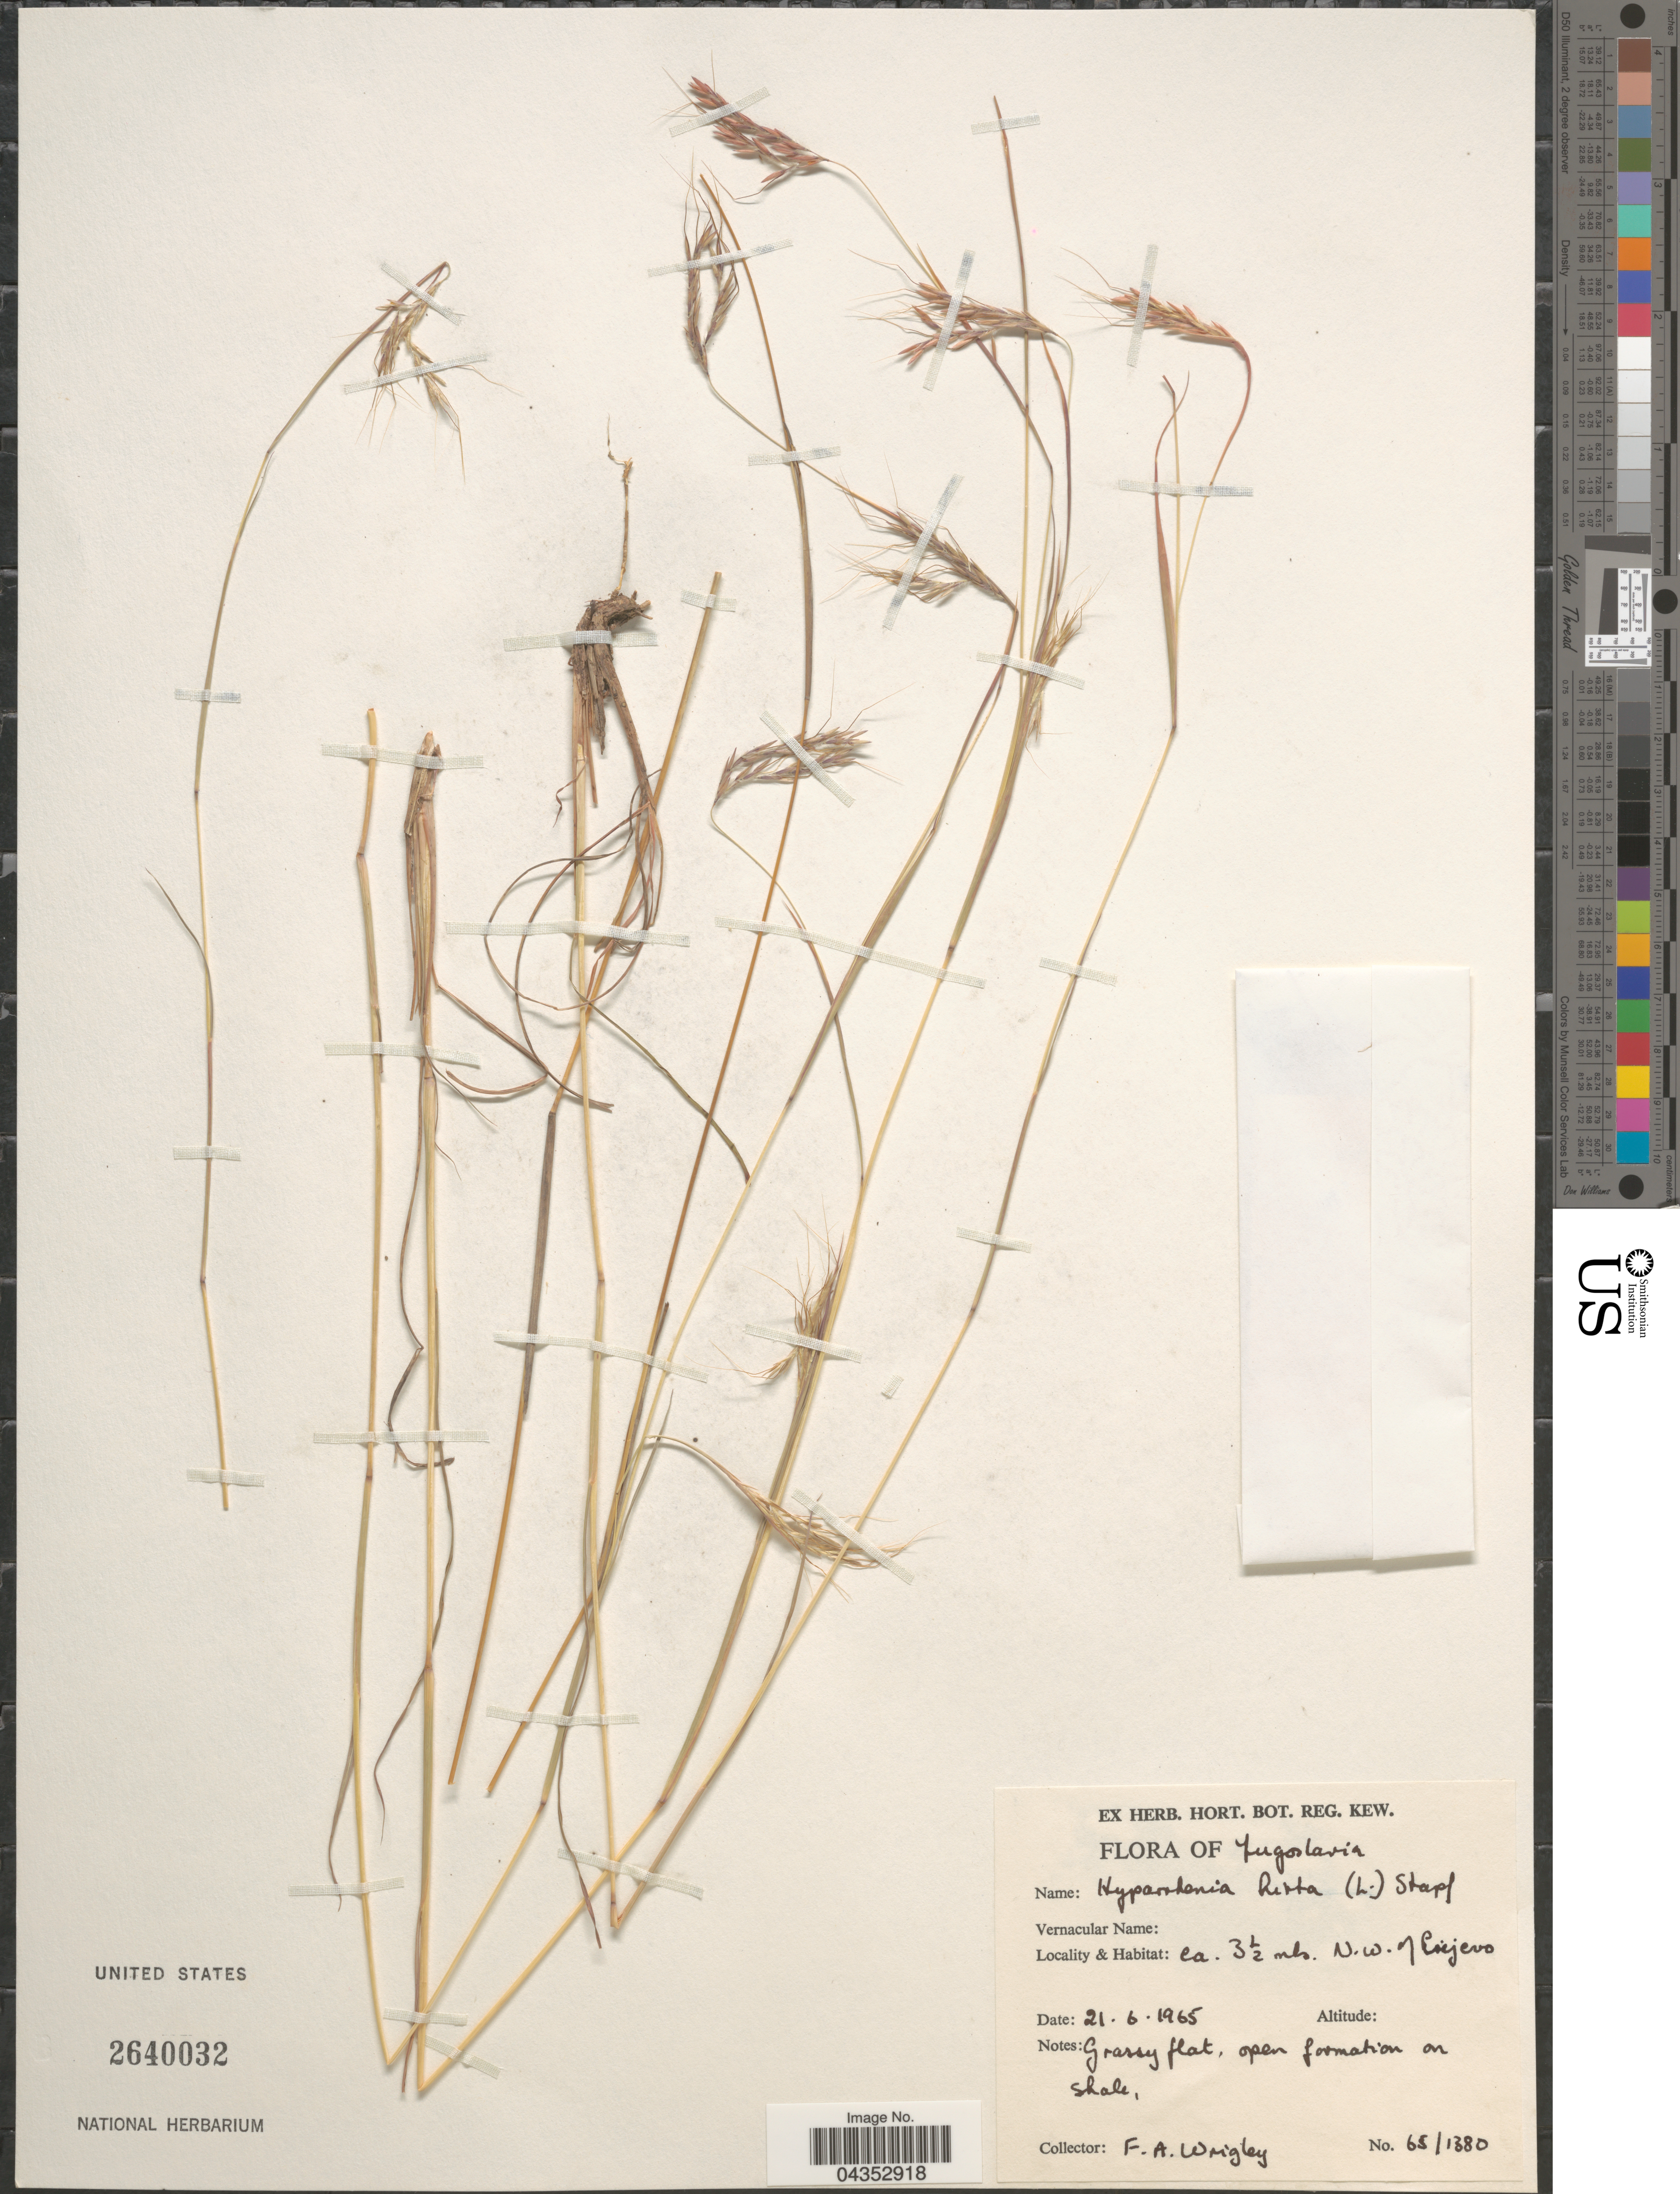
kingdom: Plantae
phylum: Tracheophyta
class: Liliopsida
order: Poales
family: Poaceae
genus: Hyparrhenia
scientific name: Hyparrhenia hirta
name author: (L.) Stapf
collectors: F. Wrigley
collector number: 65/1380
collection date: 1965-06-21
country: Bosnia and Herzegovina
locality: Ca. 3½ mls. N.W. of Sarajevo [interpreted].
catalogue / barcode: US 2640032